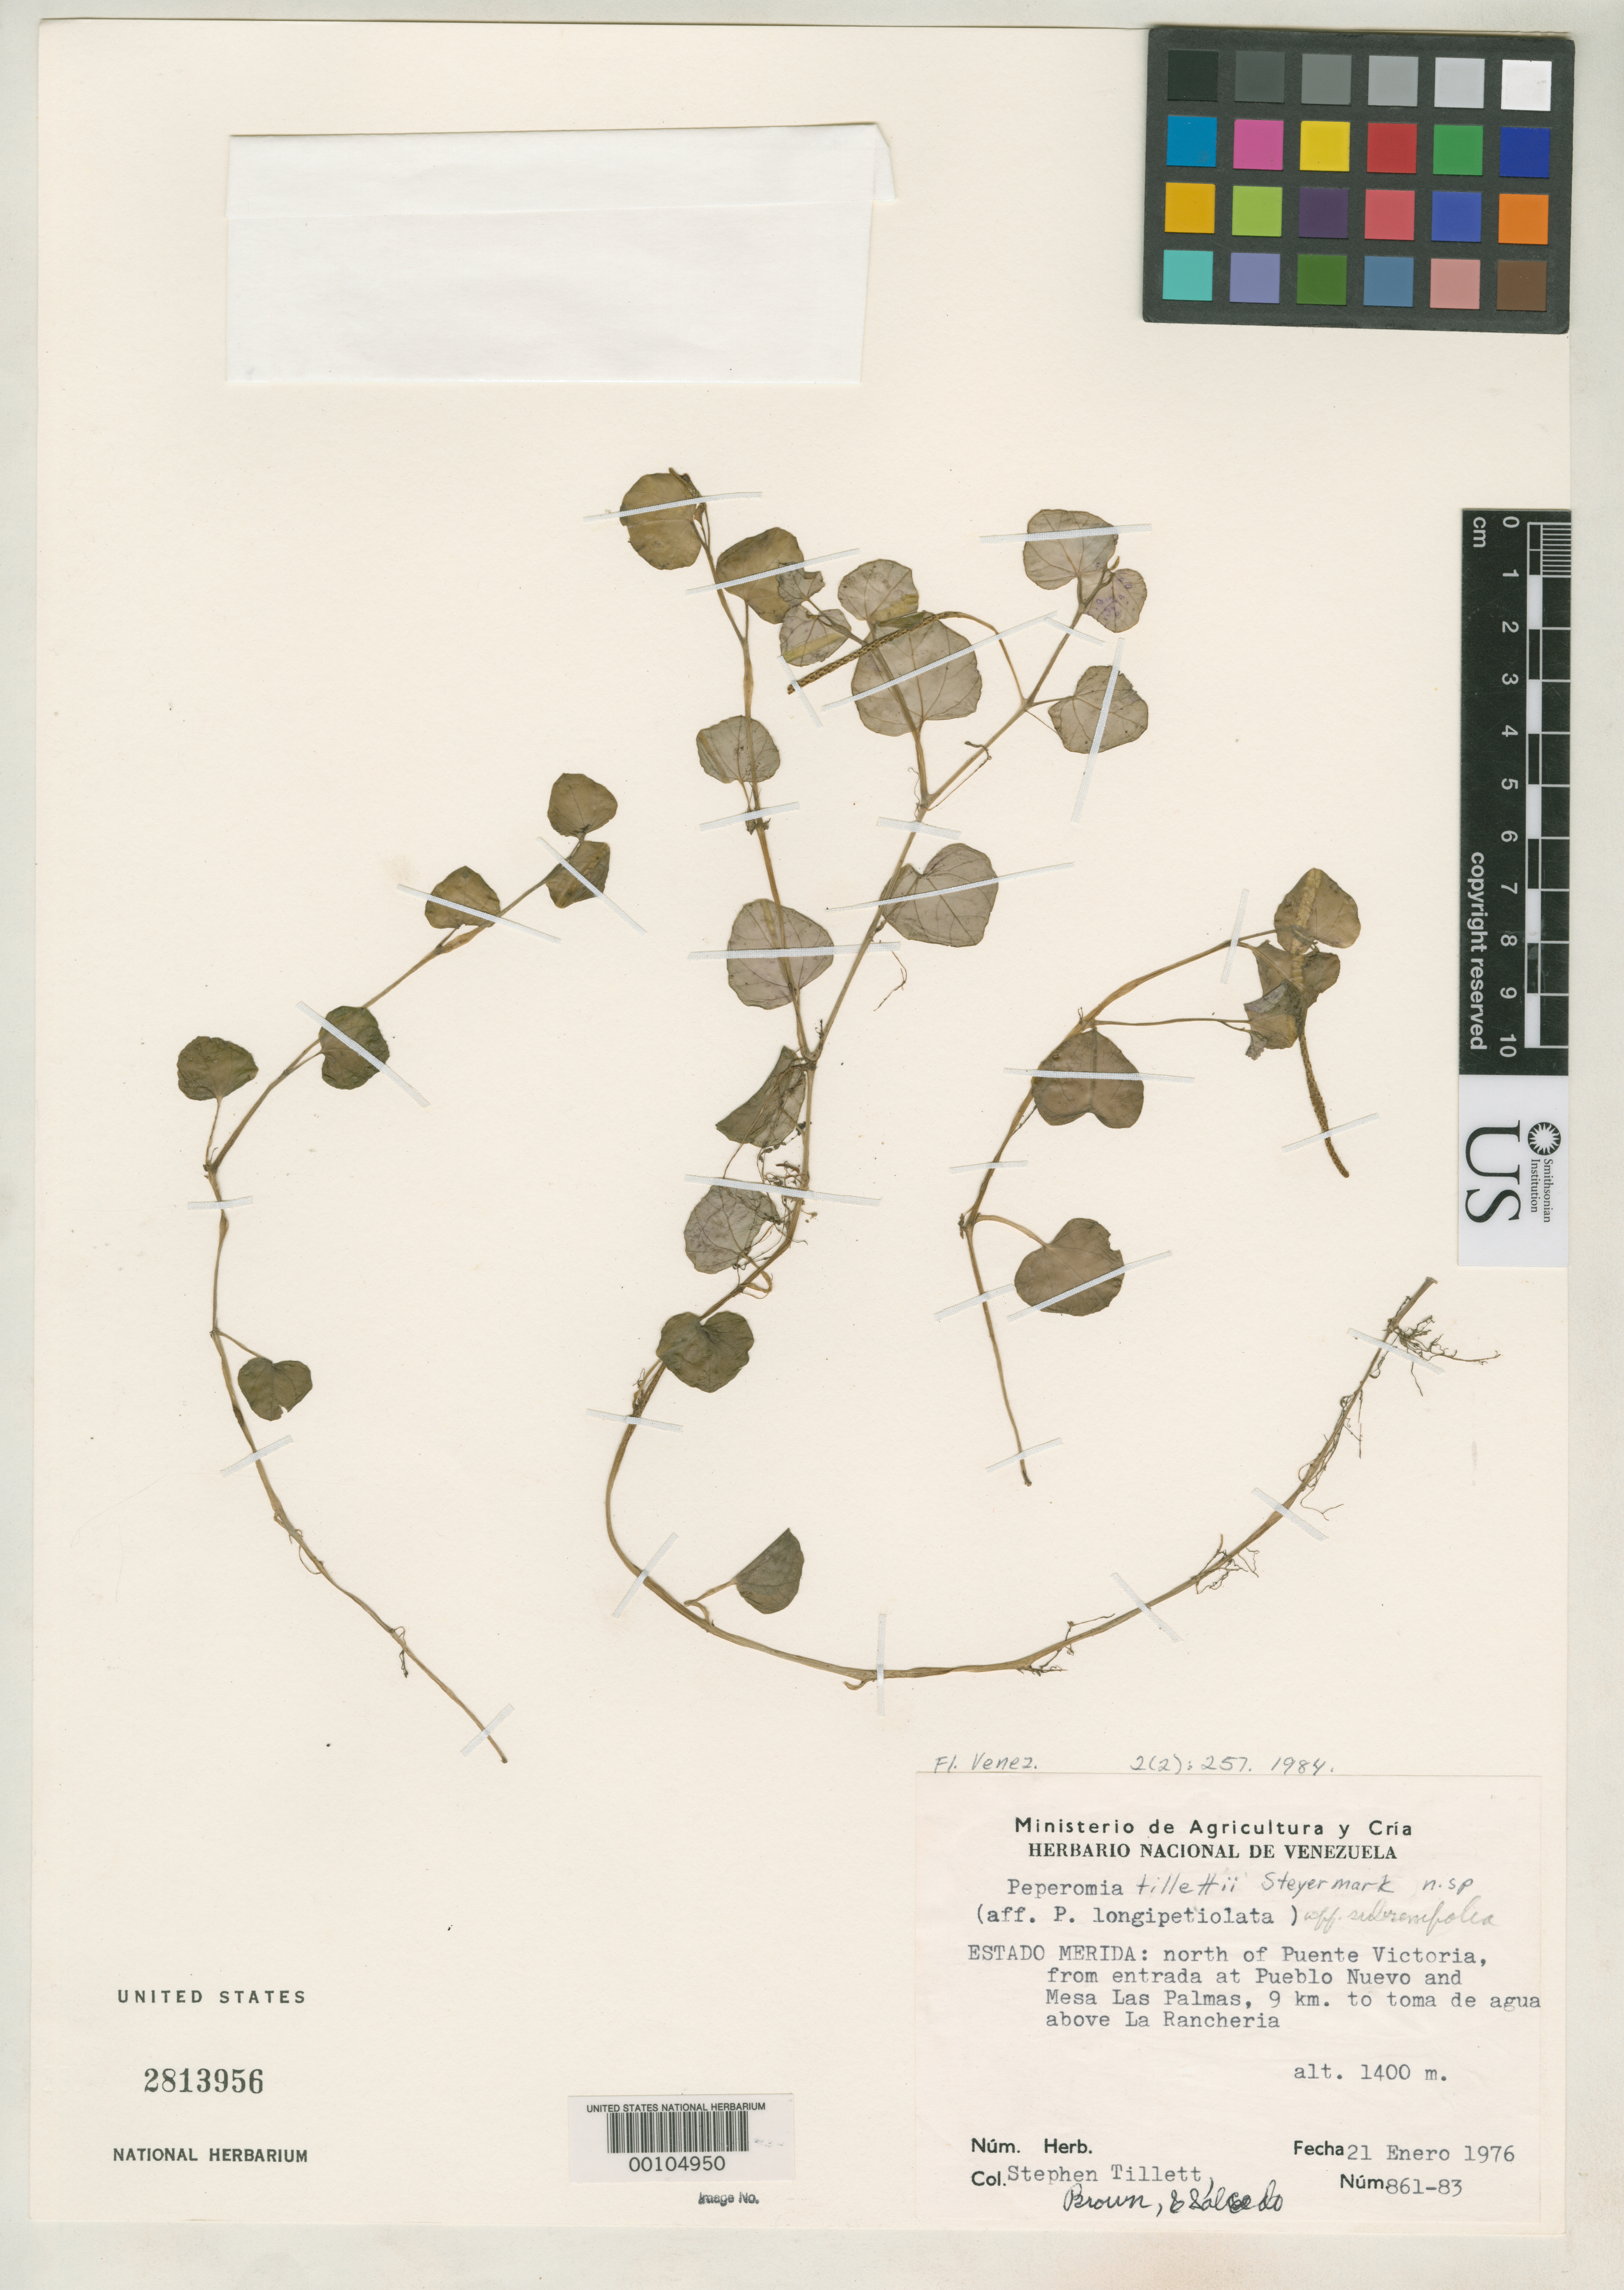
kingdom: Plantae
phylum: Tracheophyta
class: Magnoliopsida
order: Piperales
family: Piperaceae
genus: Peperomia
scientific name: Peperomia tillettii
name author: Steyerm.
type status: Isotype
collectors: S. S. Tillett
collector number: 861-83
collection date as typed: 21 Jan 1976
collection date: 1976-01-21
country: Venezuela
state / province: Mérida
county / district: Sucre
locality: N of Puente Victoria, from entrada at Pueblo Nuevo and Mesa las Palmas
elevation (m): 1400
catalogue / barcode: US 2813959